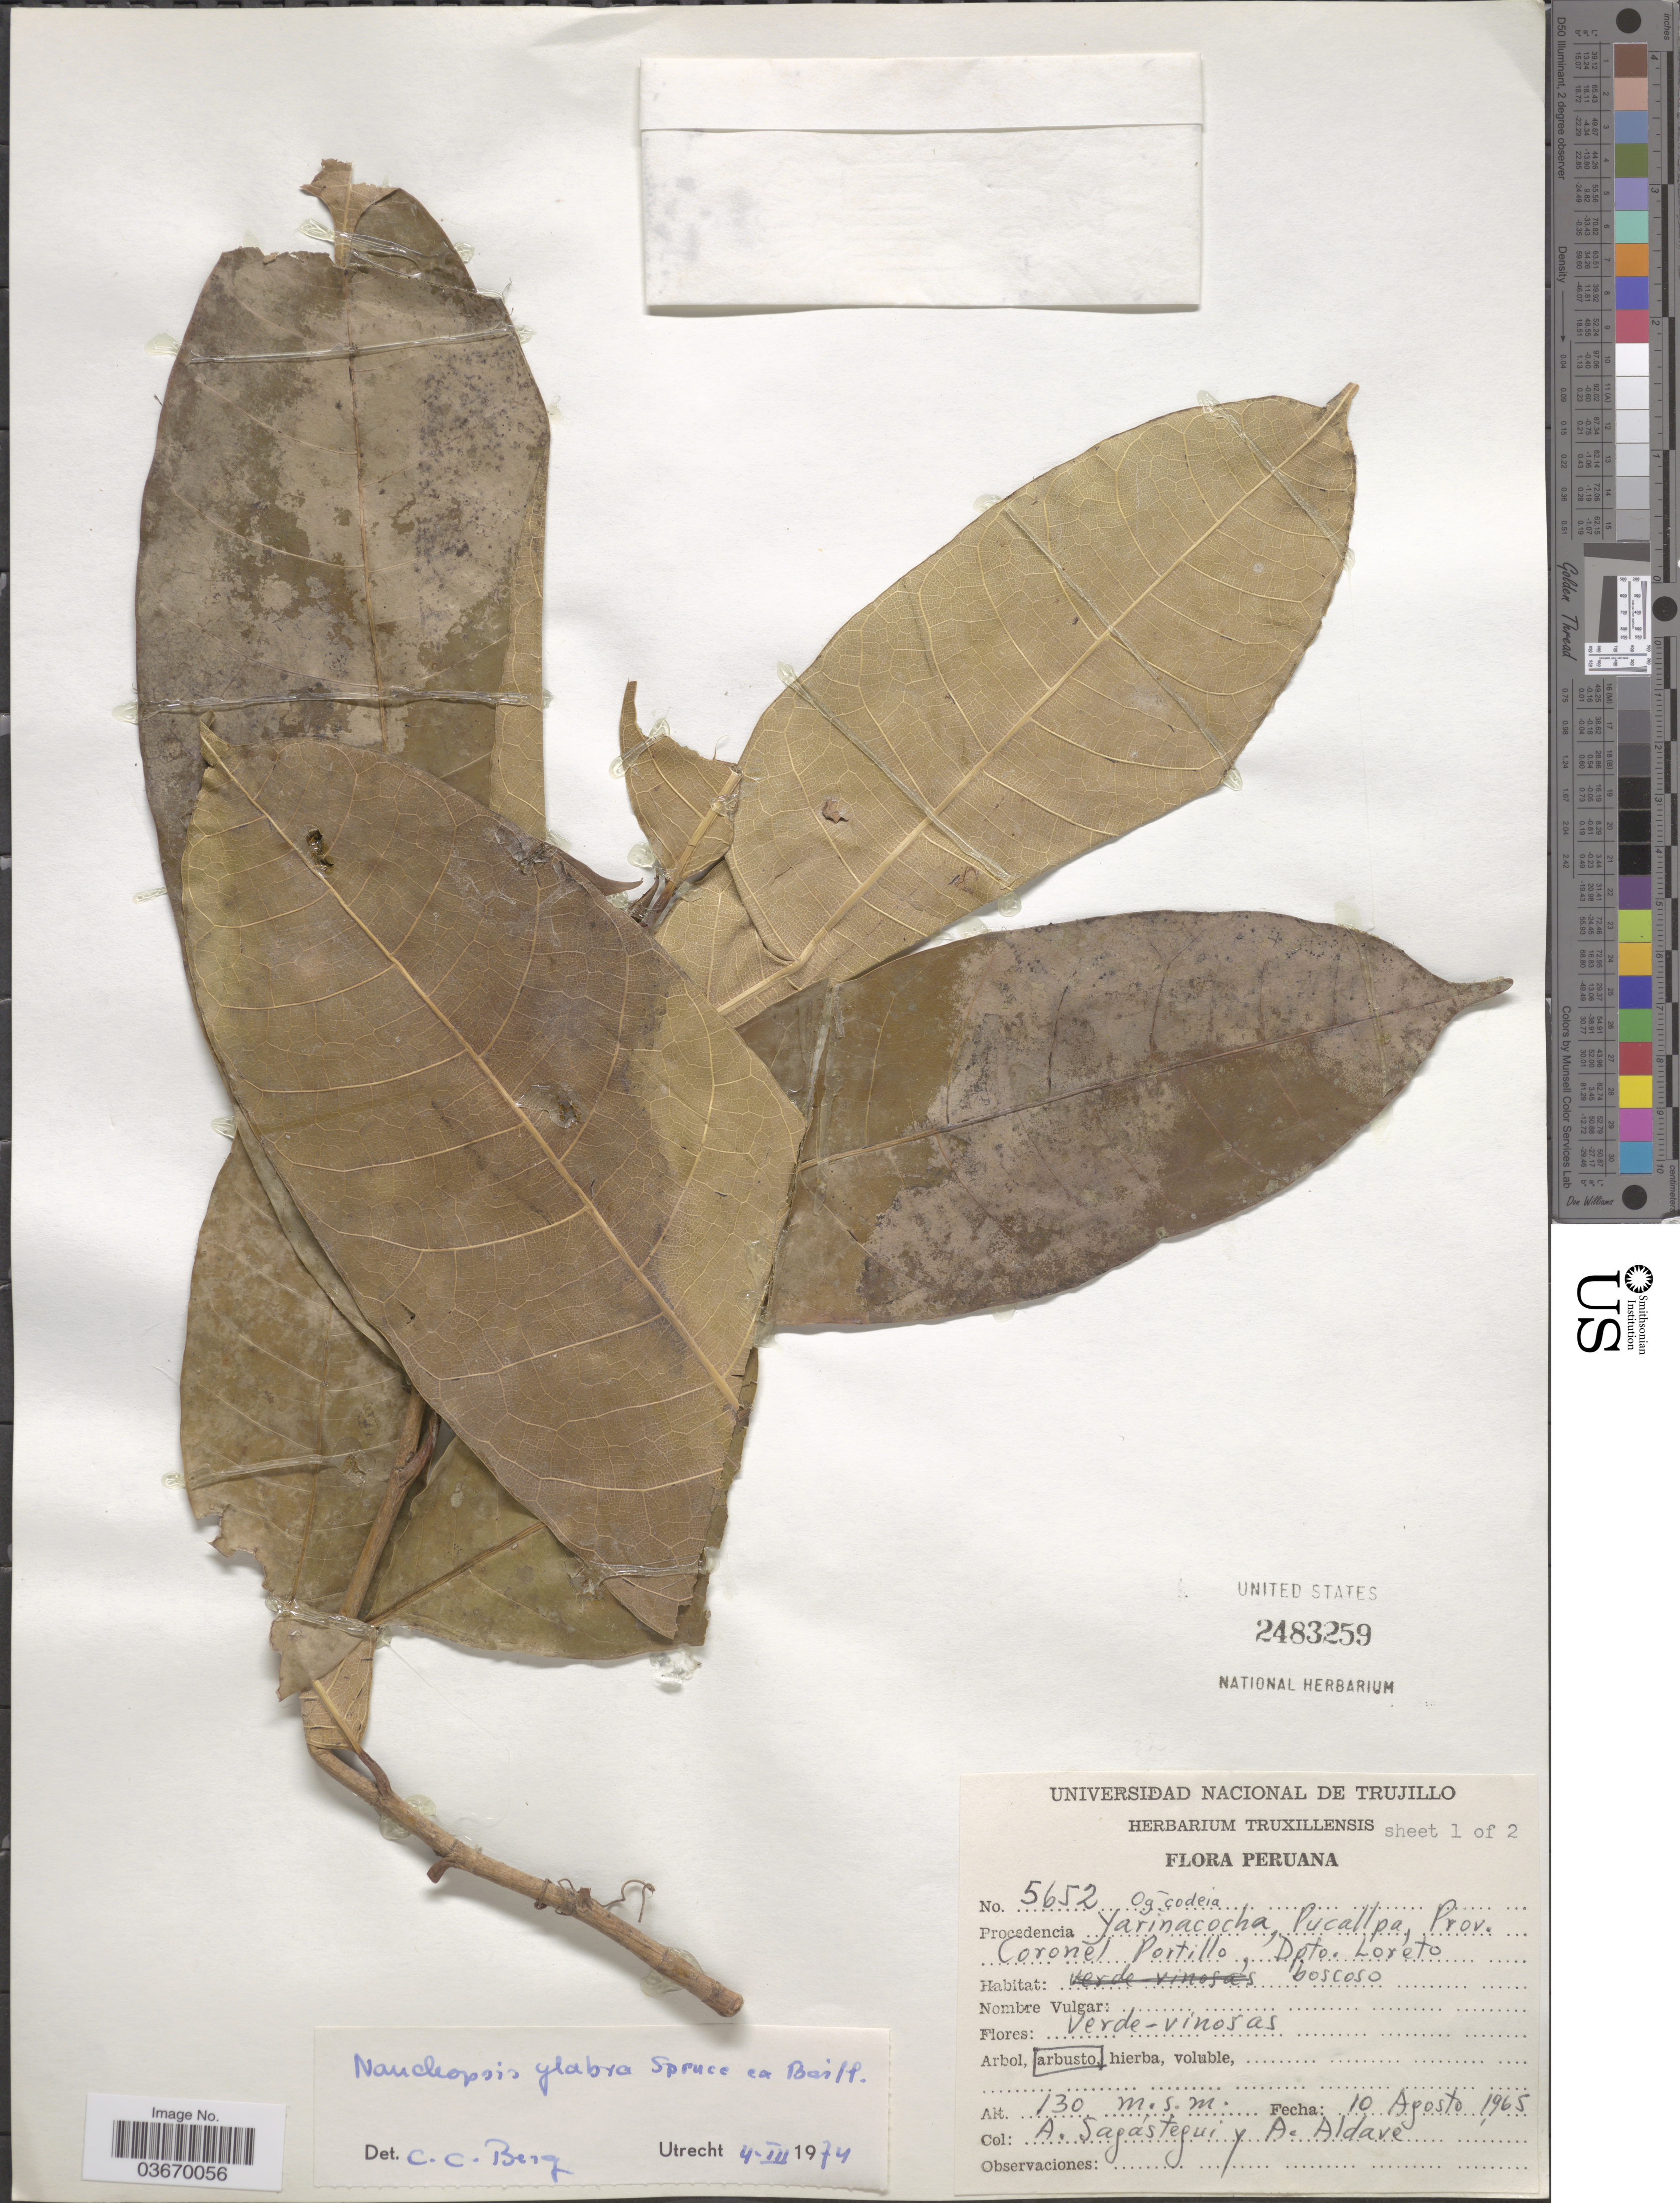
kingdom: Plantae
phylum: Tracheophyta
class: Magnoliopsida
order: Rosales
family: Moraceae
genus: Naucleopsis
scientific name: Naucleopsis glabra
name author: Spruce ex Pittier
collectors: A. Sagastegui & A. Aldave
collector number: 5652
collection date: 1965-08-10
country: Peru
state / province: Loreto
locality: Procedencia Yarinacocha, Pucallpa, Prov. Coronel Portillo, Dpto. Loreto.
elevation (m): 130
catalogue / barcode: US 2483259